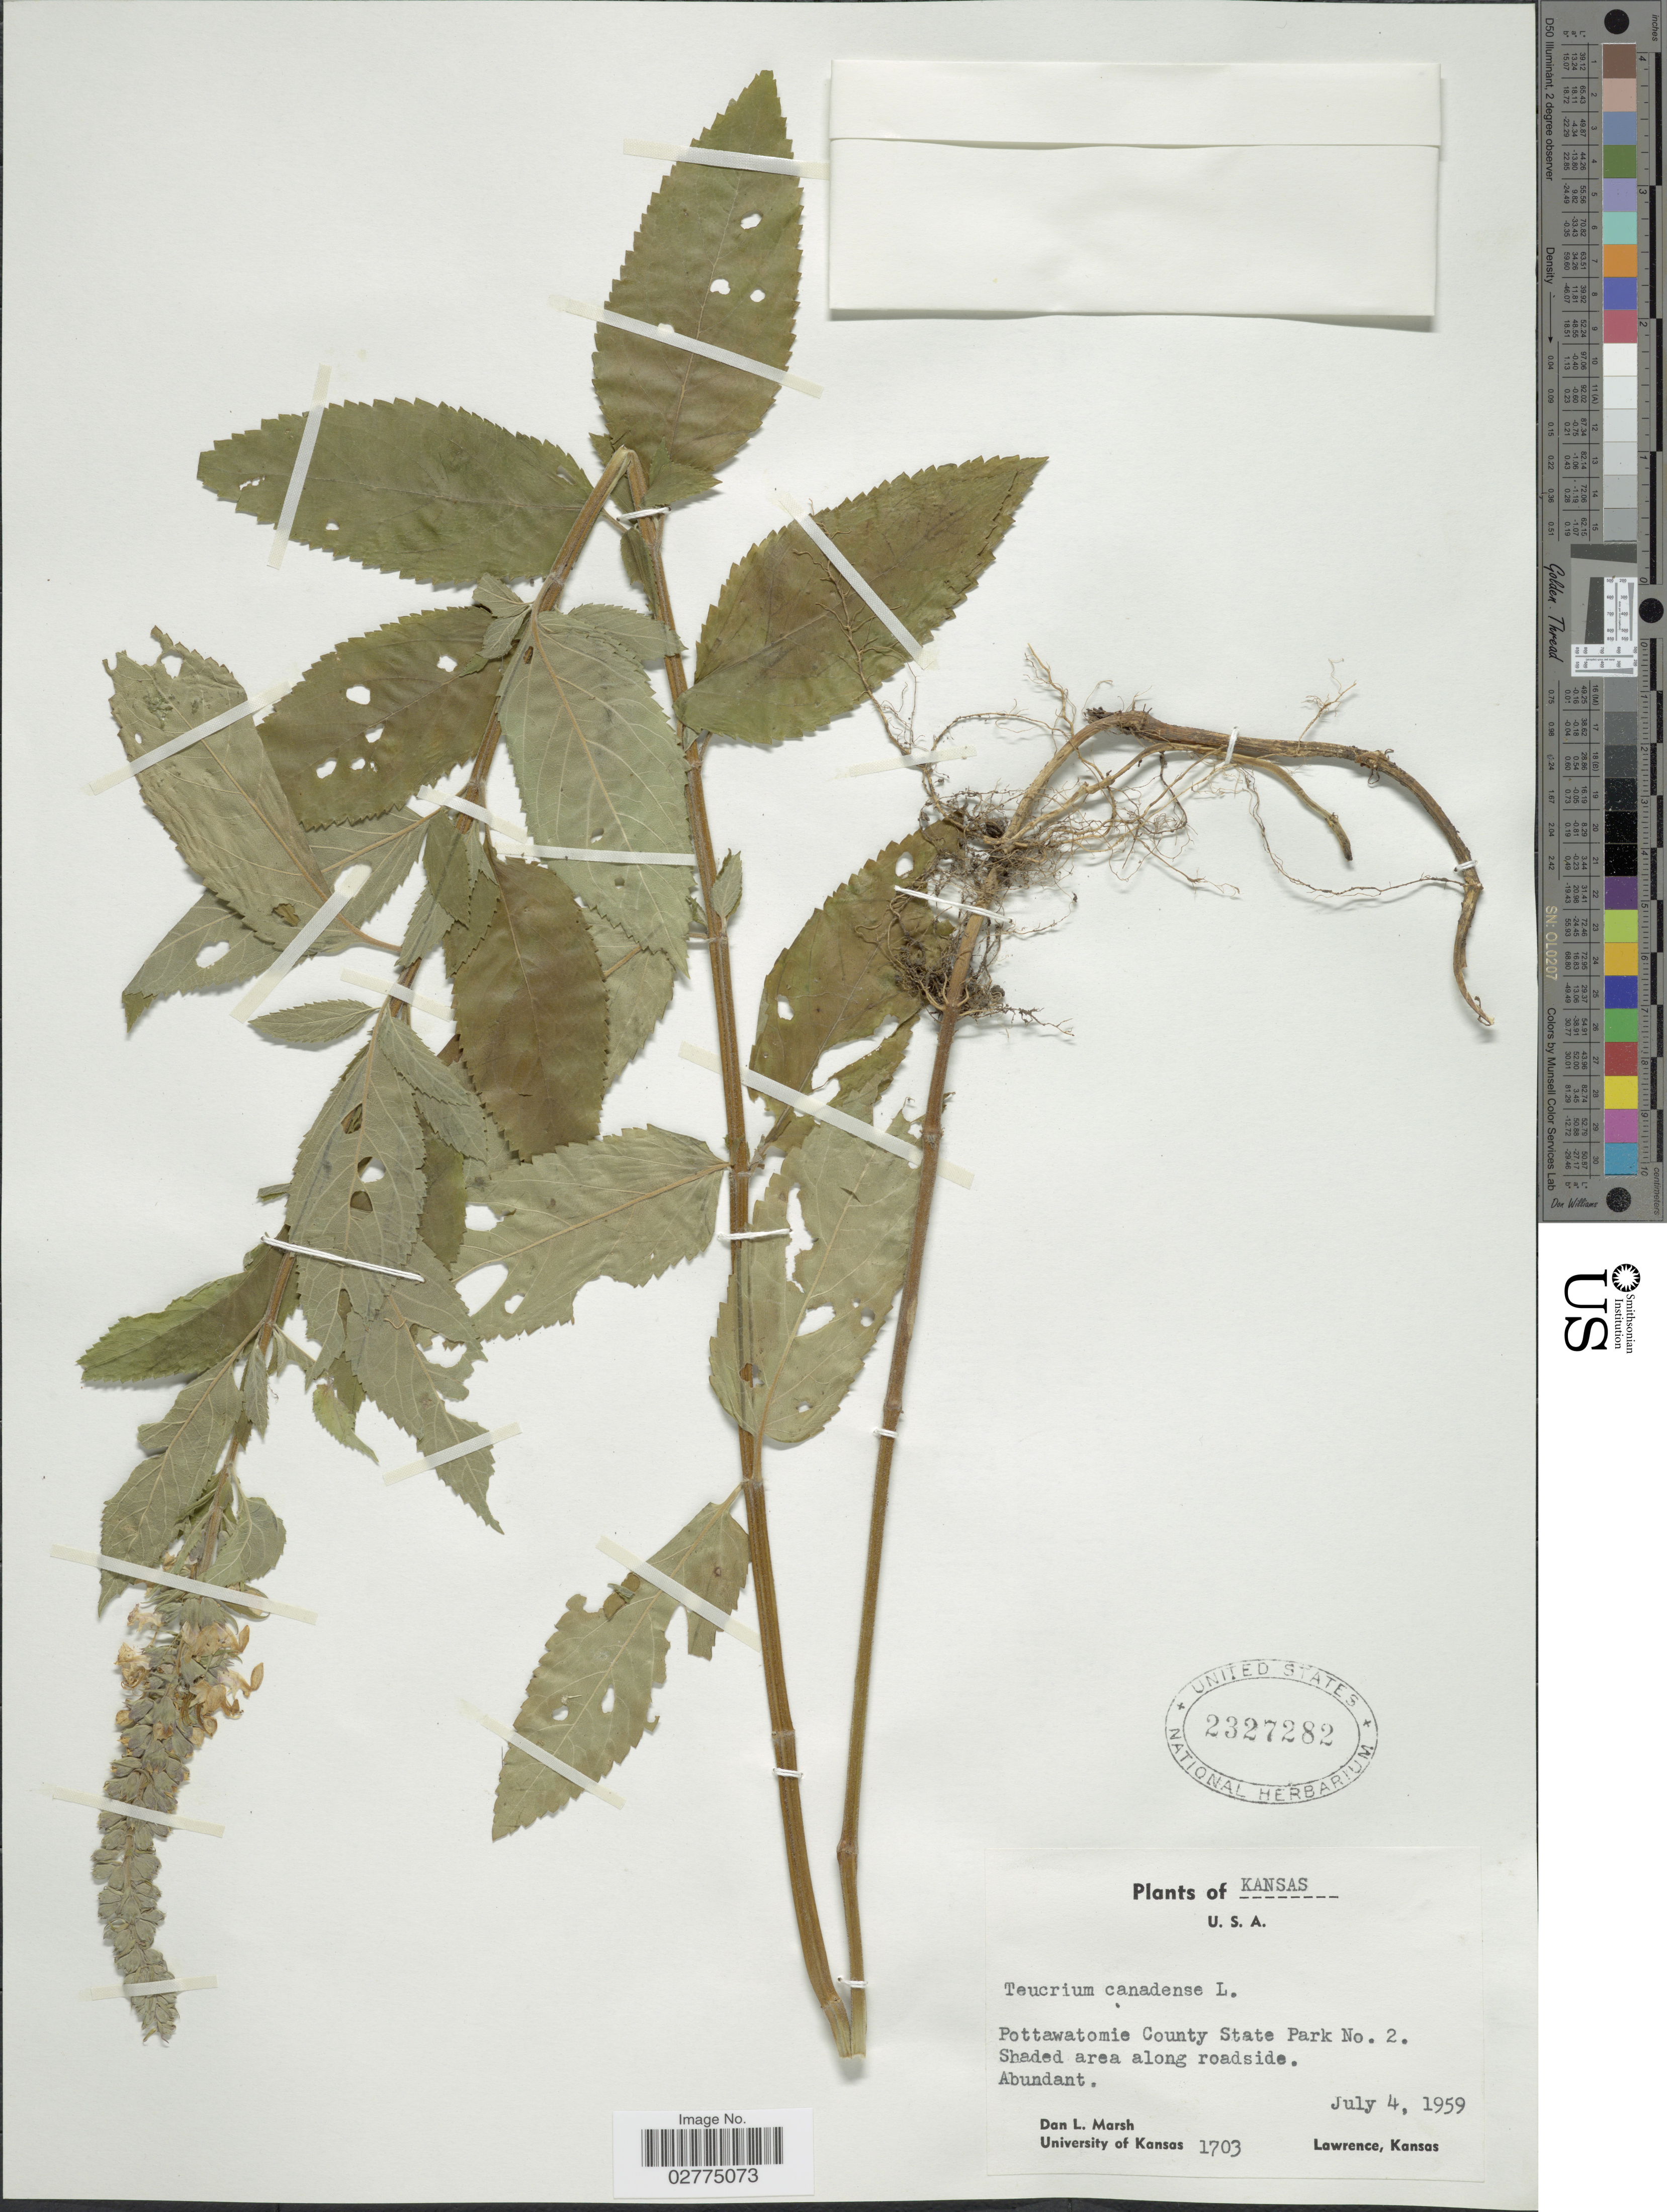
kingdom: Plantae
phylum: Tracheophyta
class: Magnoliopsida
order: Lamiales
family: Lamiaceae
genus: Teucrium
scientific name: Teucrium canadense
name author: L.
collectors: D. L. Marsh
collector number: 1703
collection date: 1959-07-04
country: United States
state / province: Kansas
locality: Pottawatomie County State Park No. 2. Shaded area along roadside.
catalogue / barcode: US 2327282